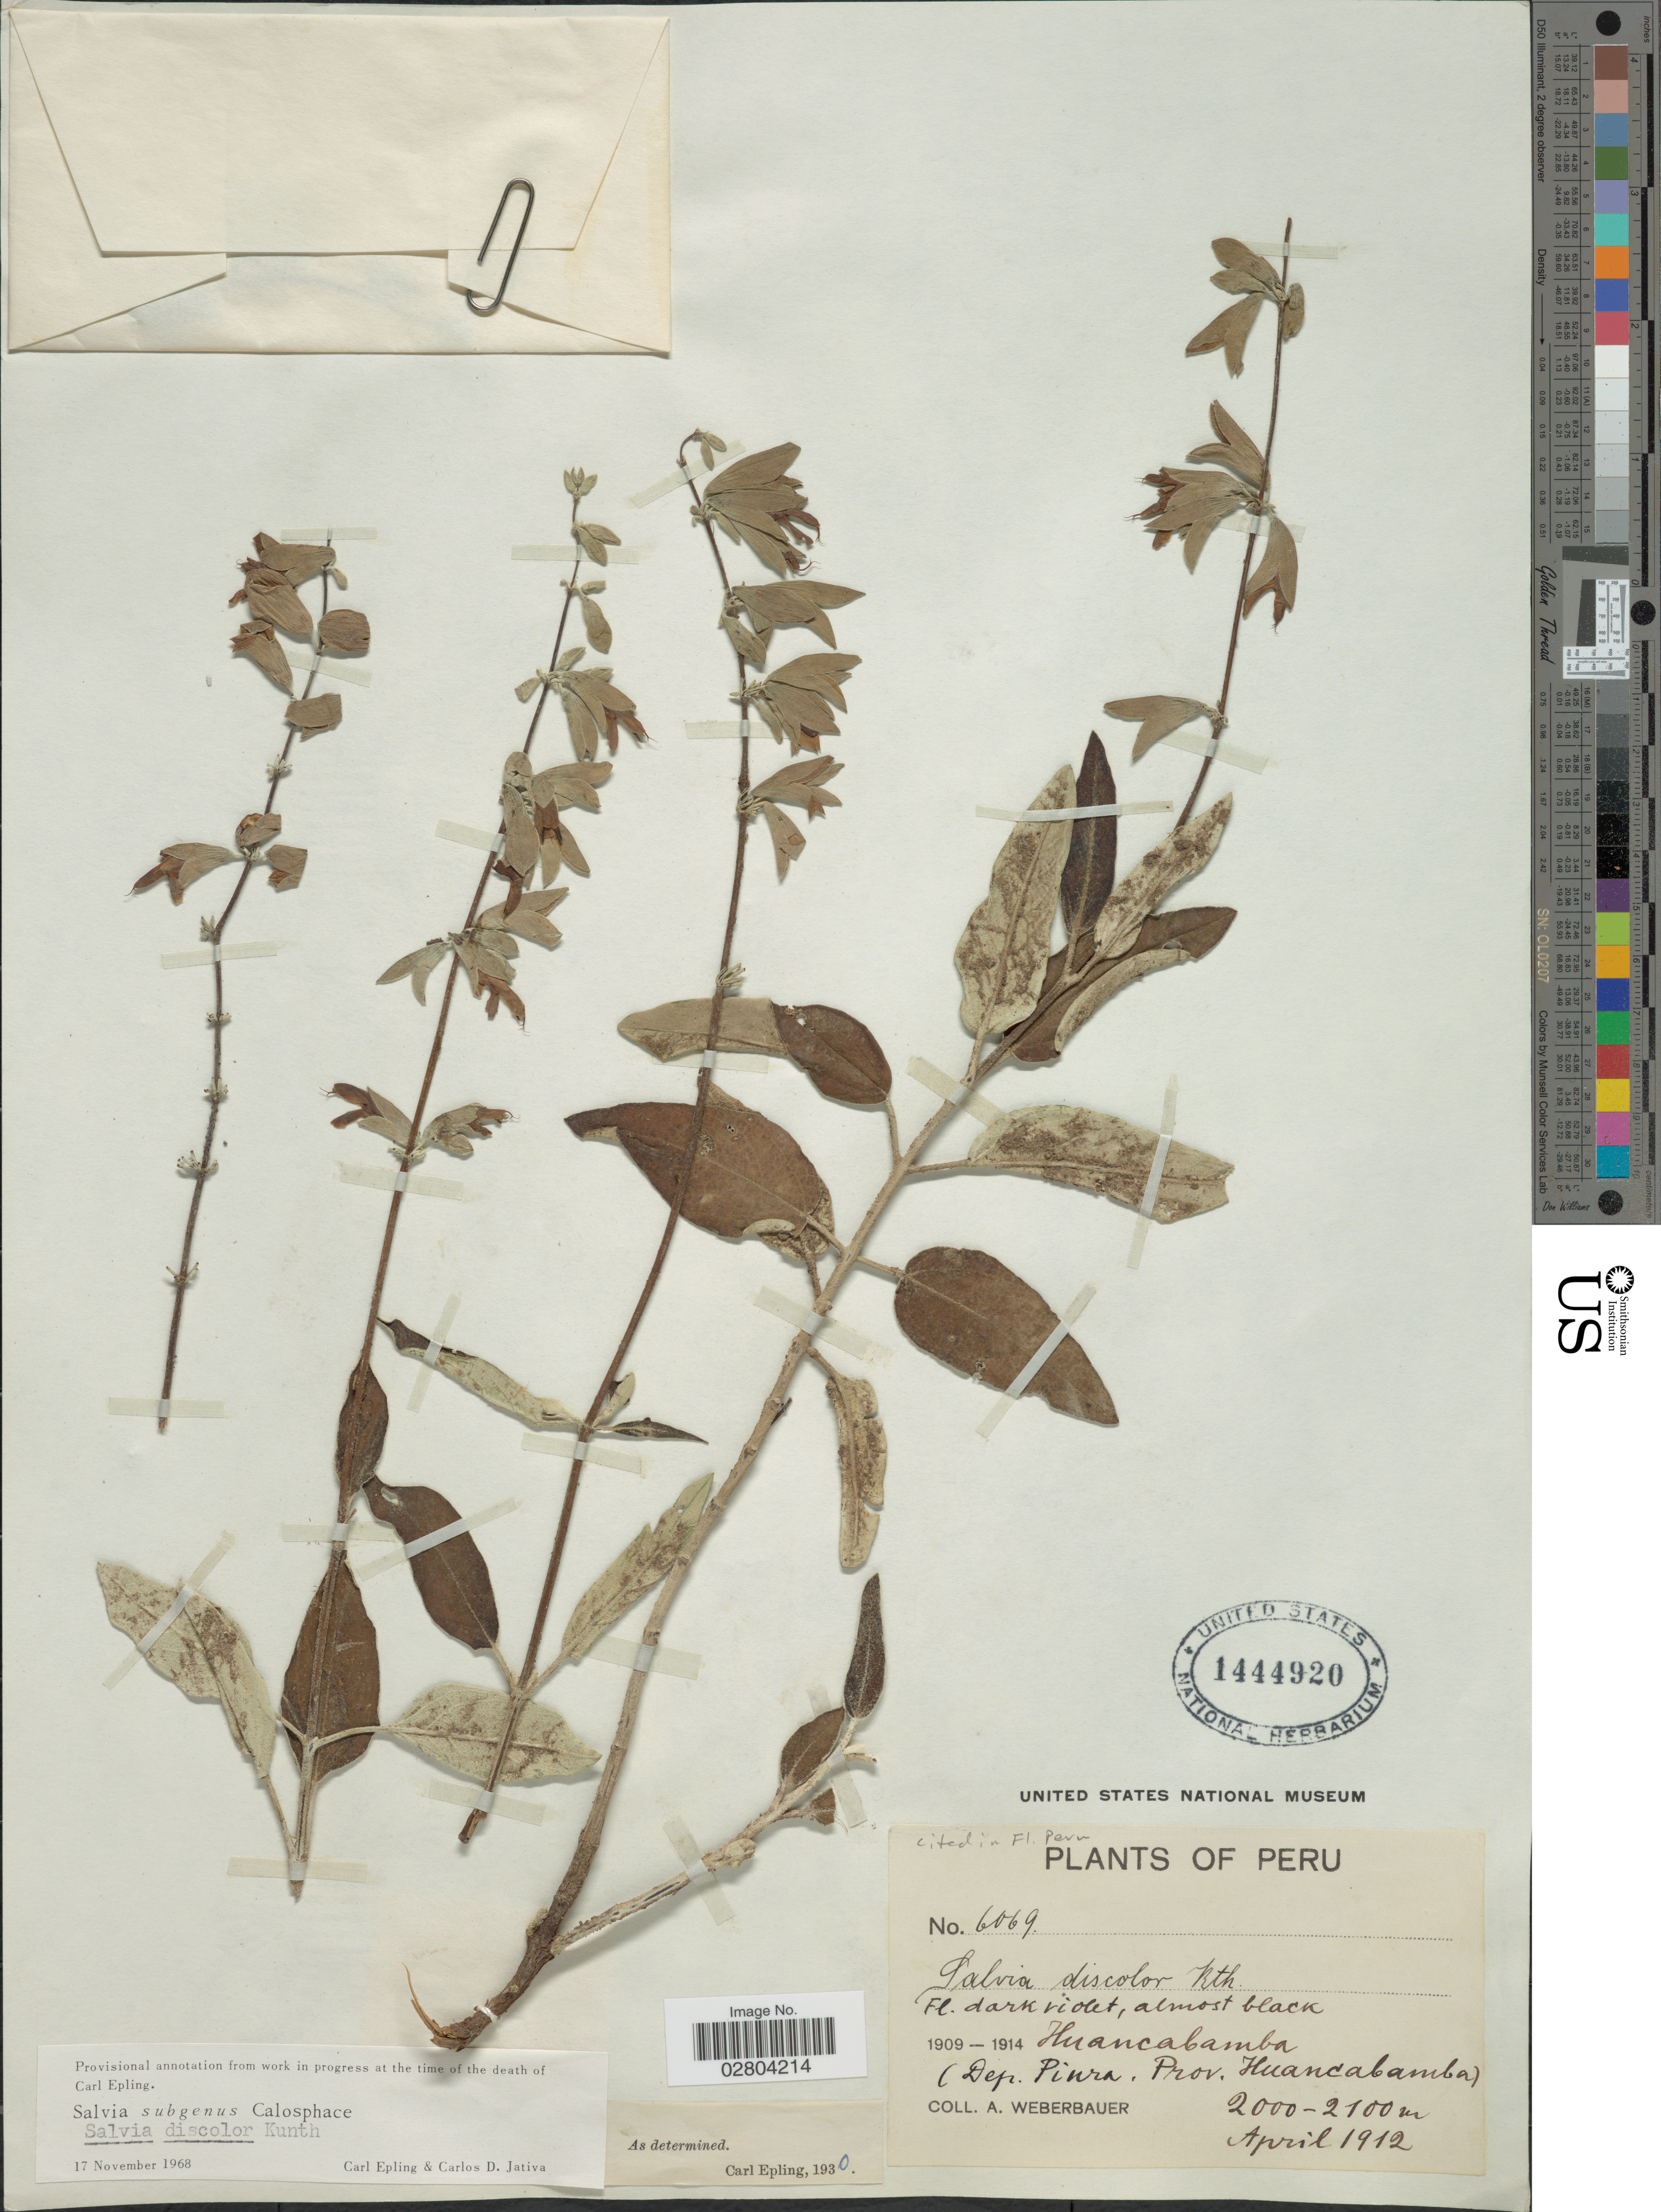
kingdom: Plantae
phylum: Tracheophyta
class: Magnoliopsida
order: Lamiales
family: Lamiaceae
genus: Salvia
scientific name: Salvia discolor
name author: Kunth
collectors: A. Weberbauer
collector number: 6069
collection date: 1912-04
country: Peru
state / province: Piura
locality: Huancabamba. (Dep. Piura. Prov. Huancabamba).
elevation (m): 2000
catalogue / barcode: US 1444920